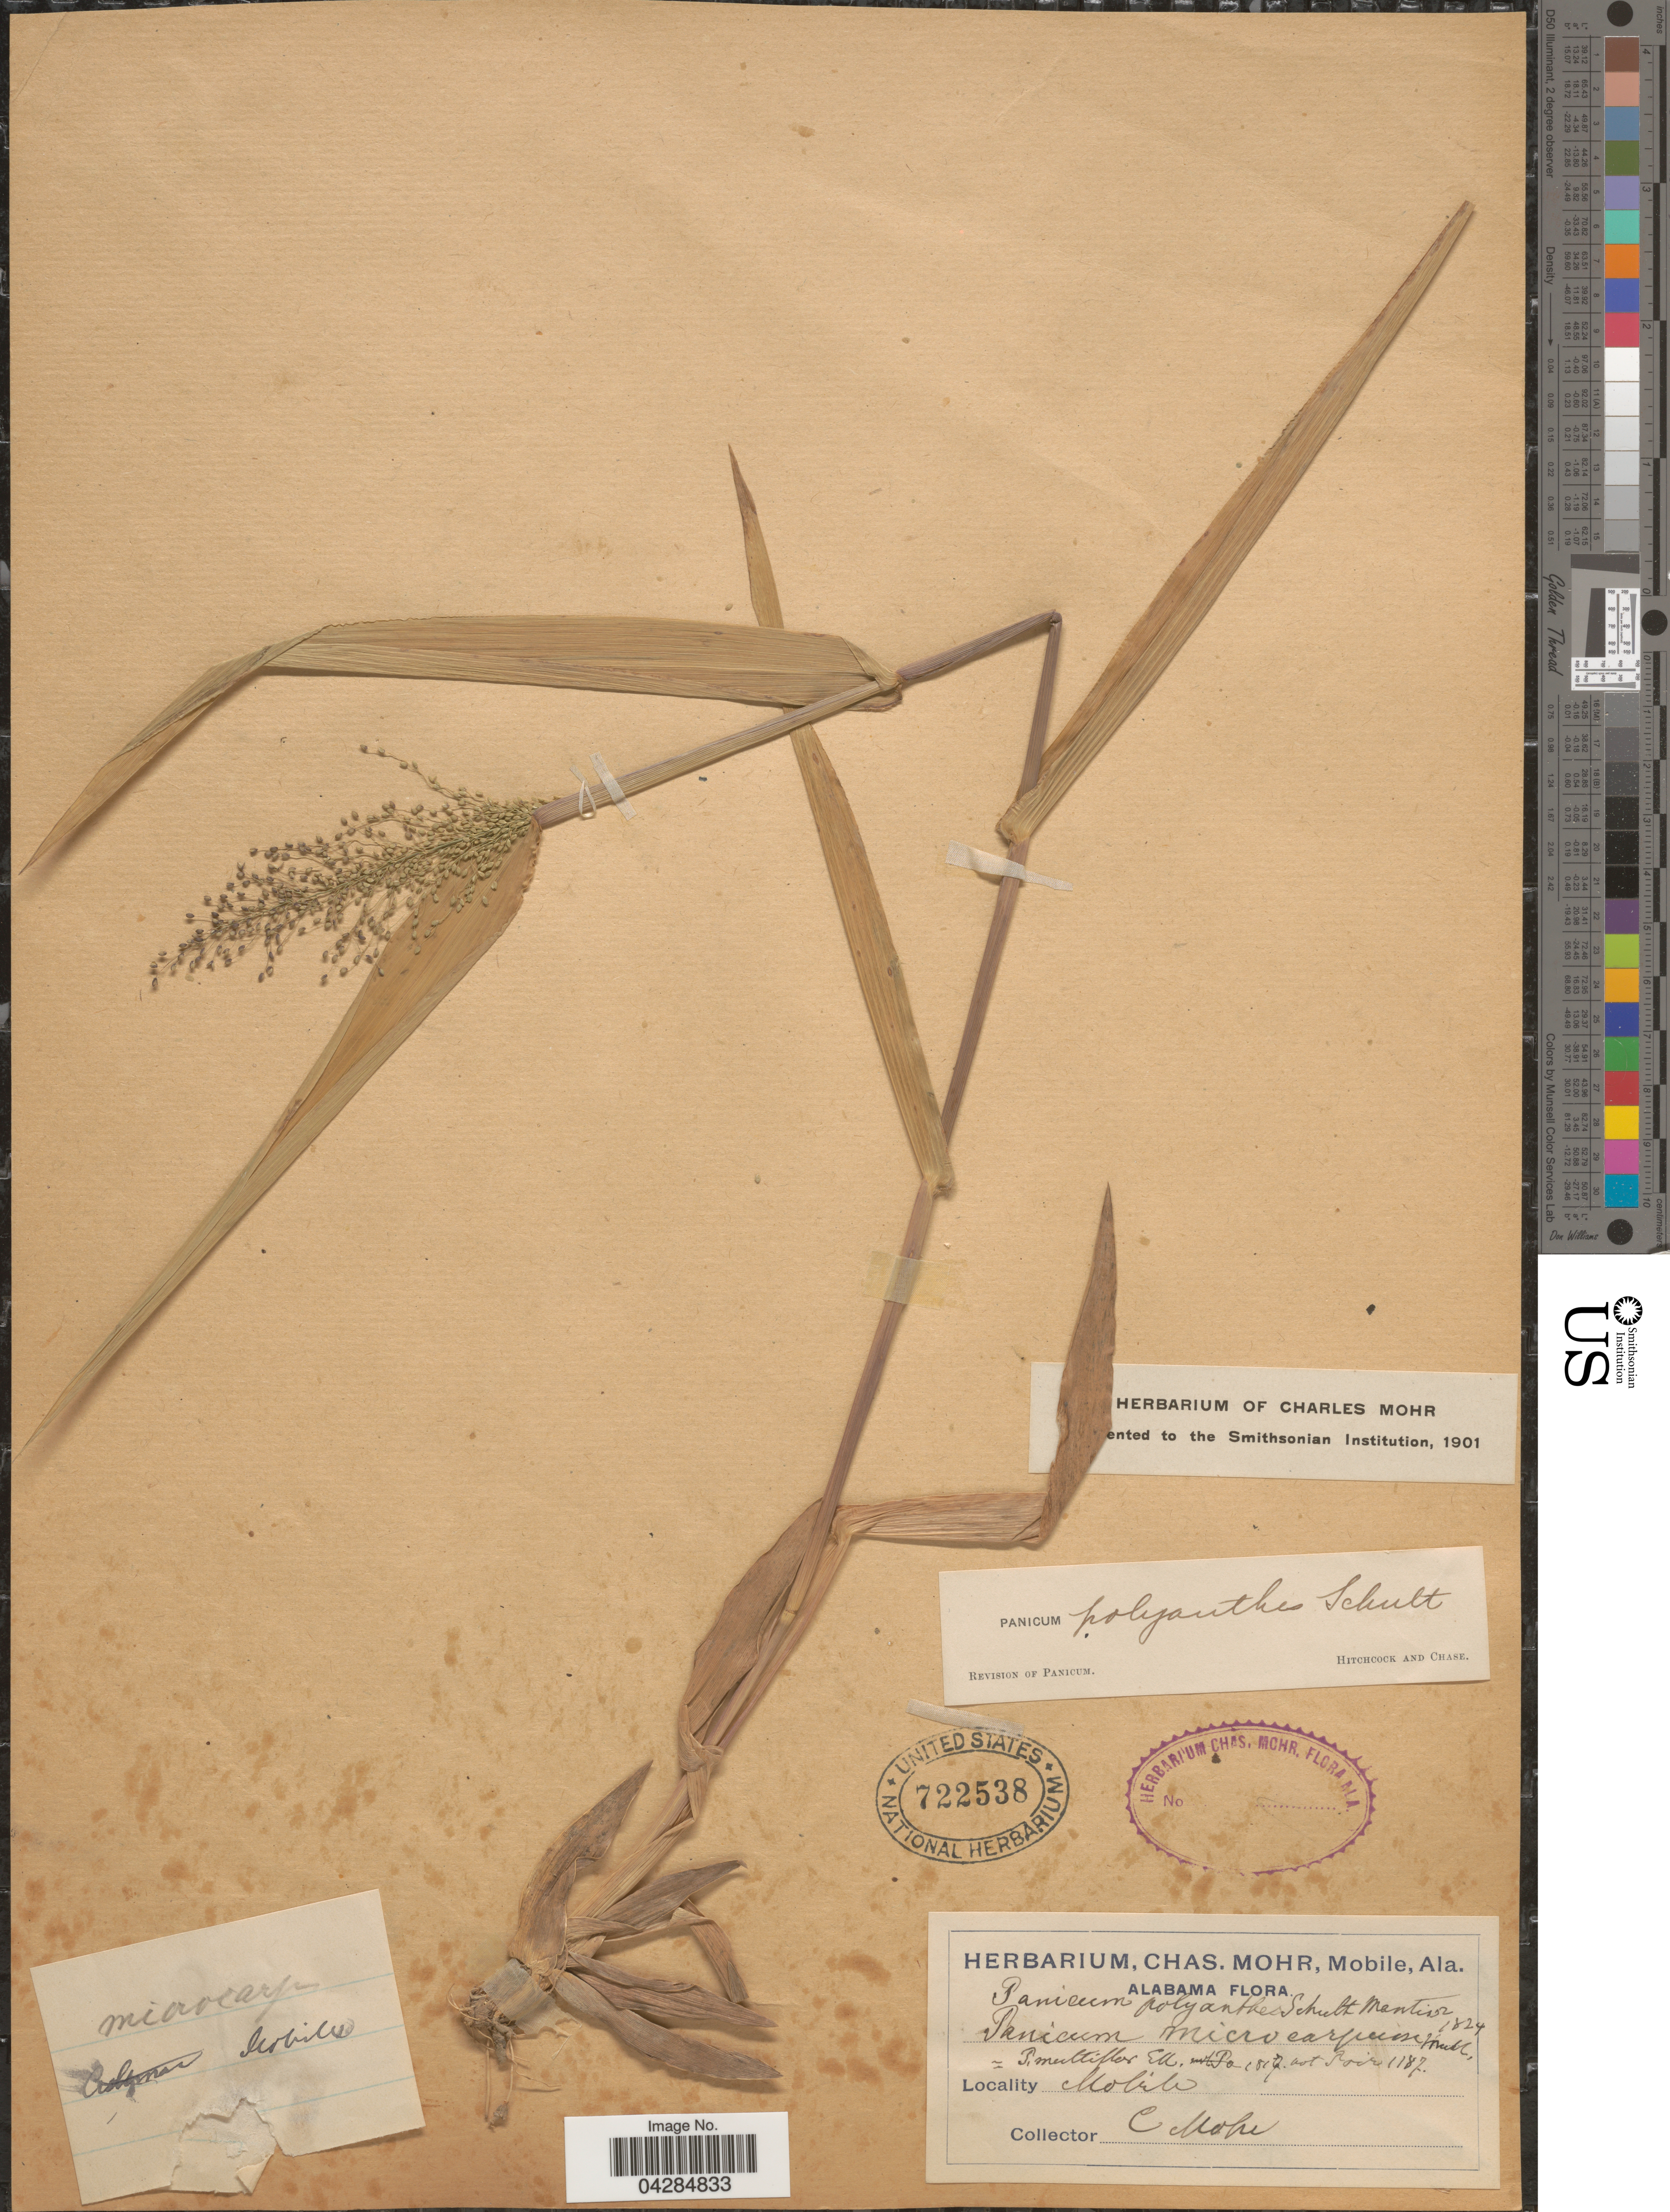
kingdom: Plantae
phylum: Tracheophyta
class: Liliopsida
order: Poales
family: Poaceae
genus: Dichanthelium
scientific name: Dichanthelium polyanthes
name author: (Schult.) Mohlenbr.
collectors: Mohr, C. T. (herbarium)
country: United States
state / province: Alabama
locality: Mobile.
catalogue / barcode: US 722538